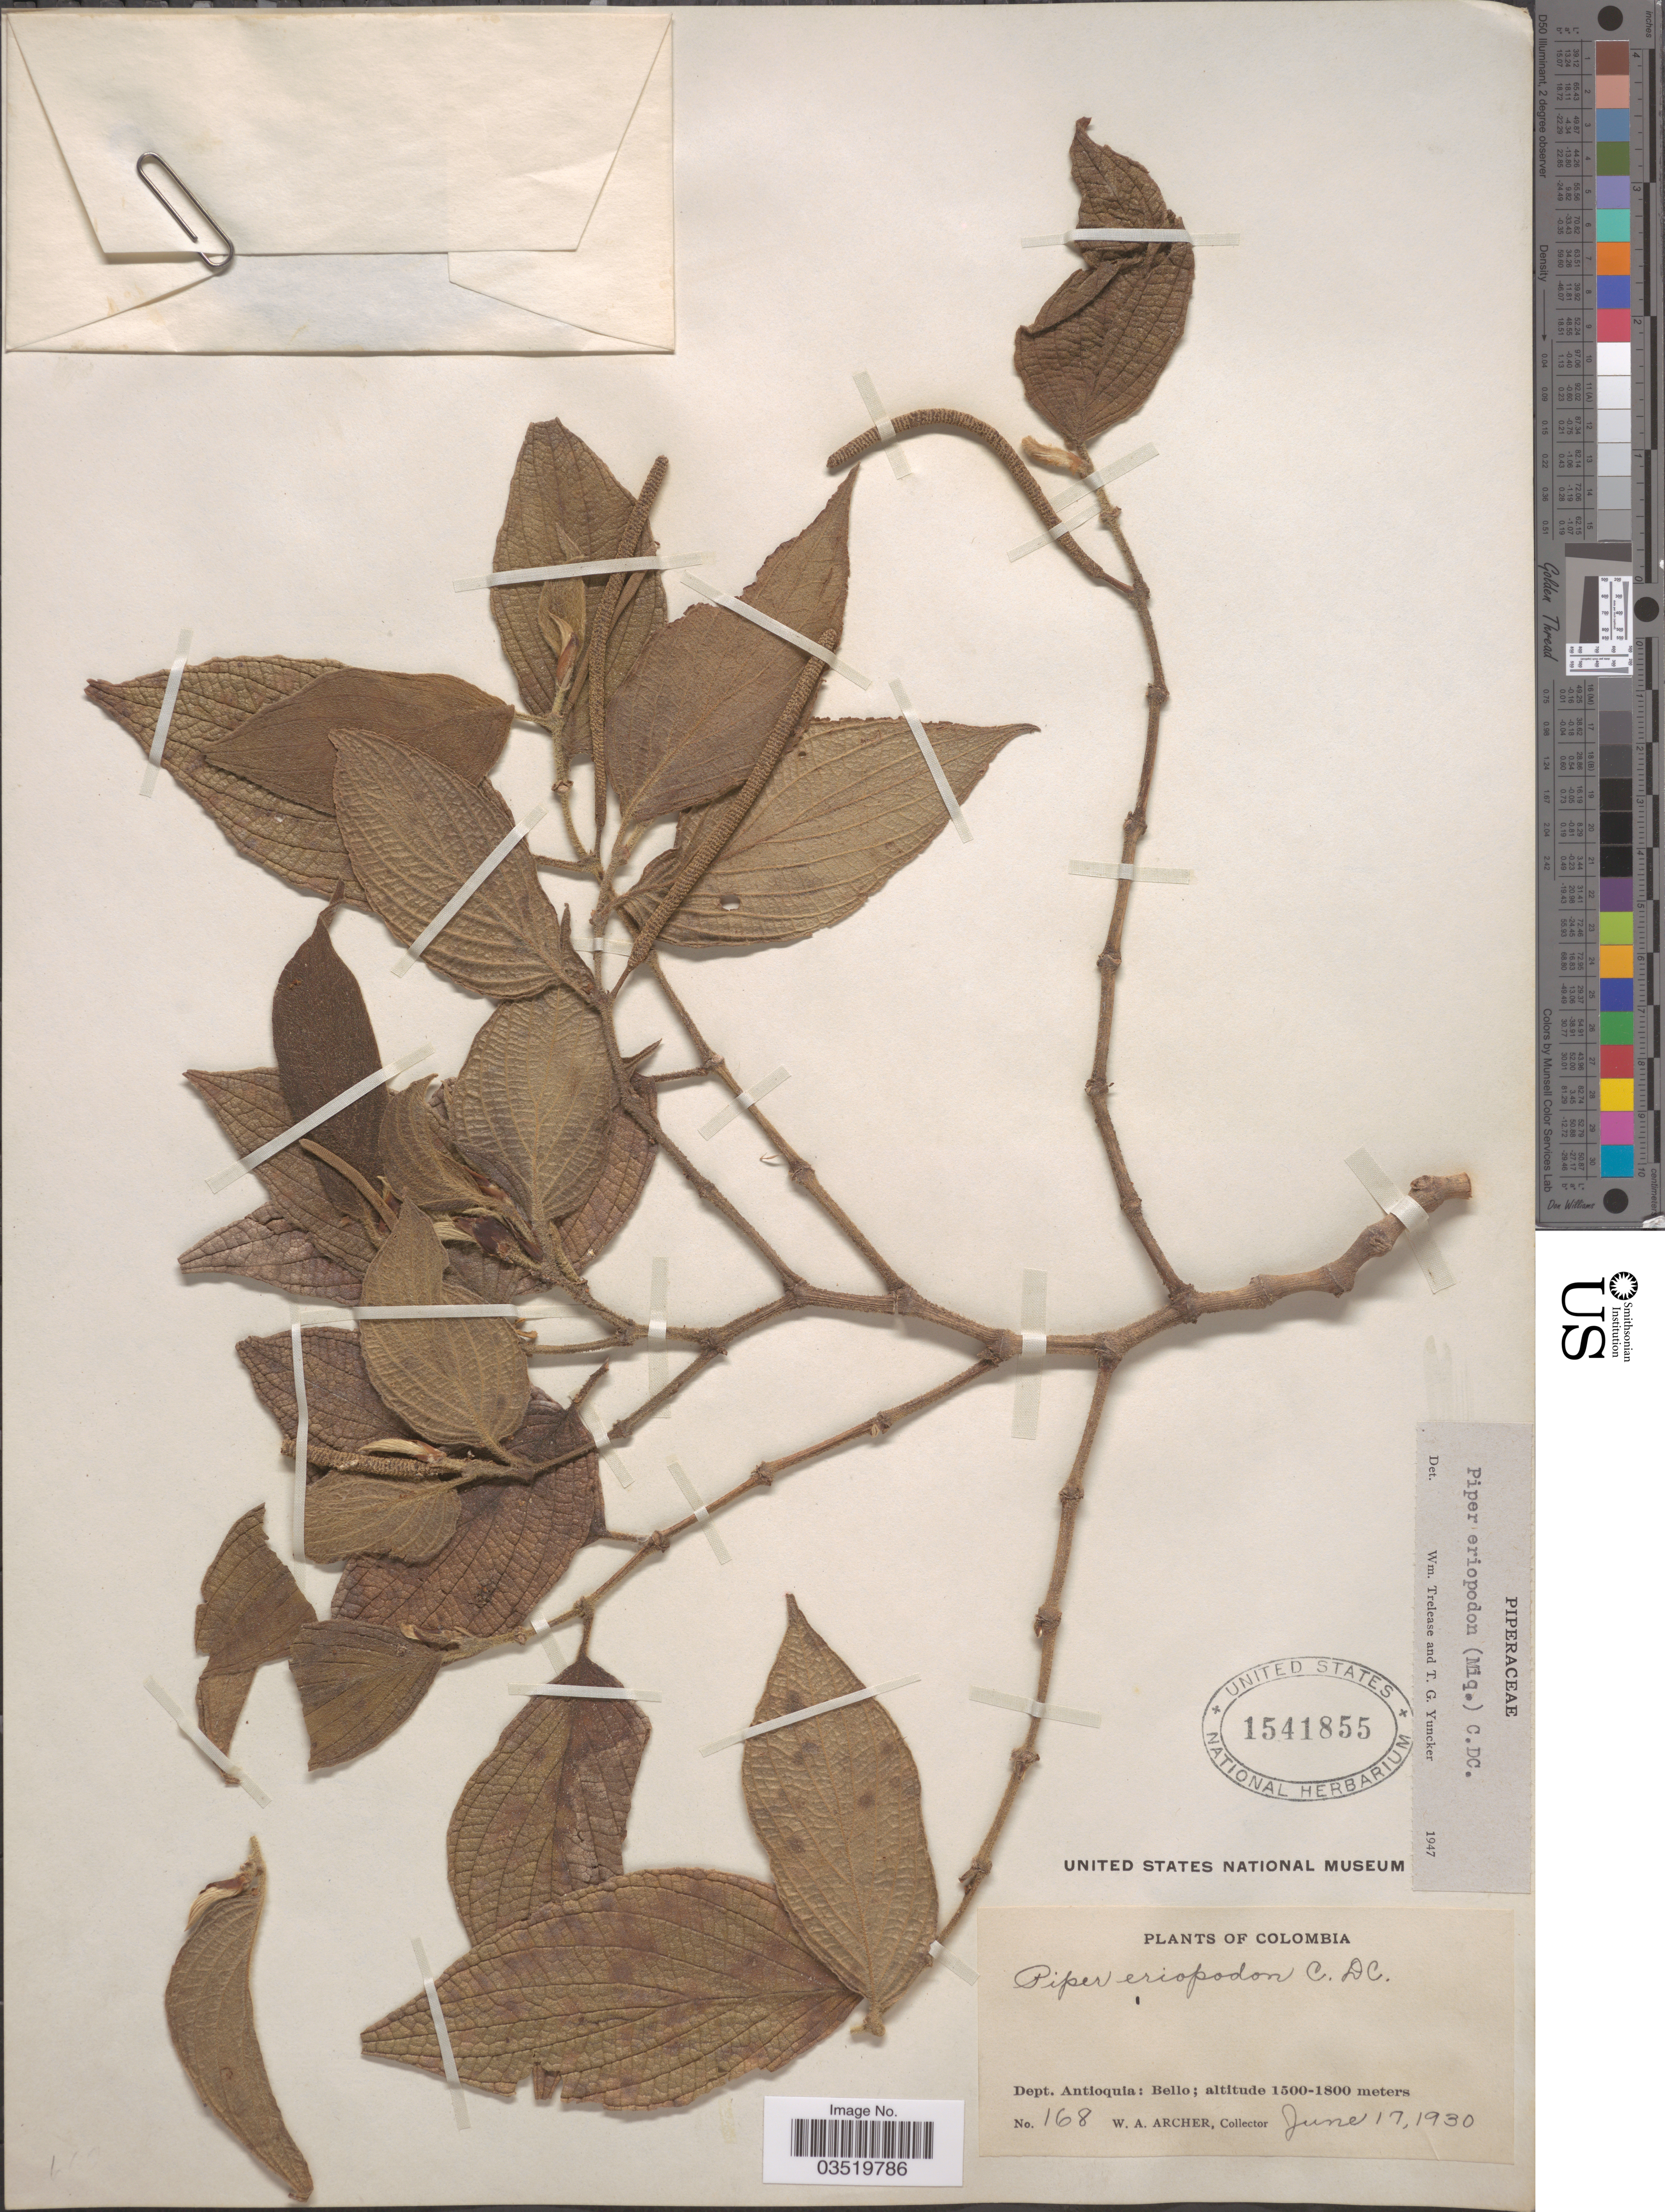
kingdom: Plantae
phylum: Tracheophyta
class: Magnoliopsida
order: Piperales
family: Piperaceae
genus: Piper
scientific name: Piper eriopodon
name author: C. DC.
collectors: W. Archer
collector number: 168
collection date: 1930-06-17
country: Colombia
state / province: Antioquia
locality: Dept. Antioquia: Bello.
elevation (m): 1500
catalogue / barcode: US 1541855